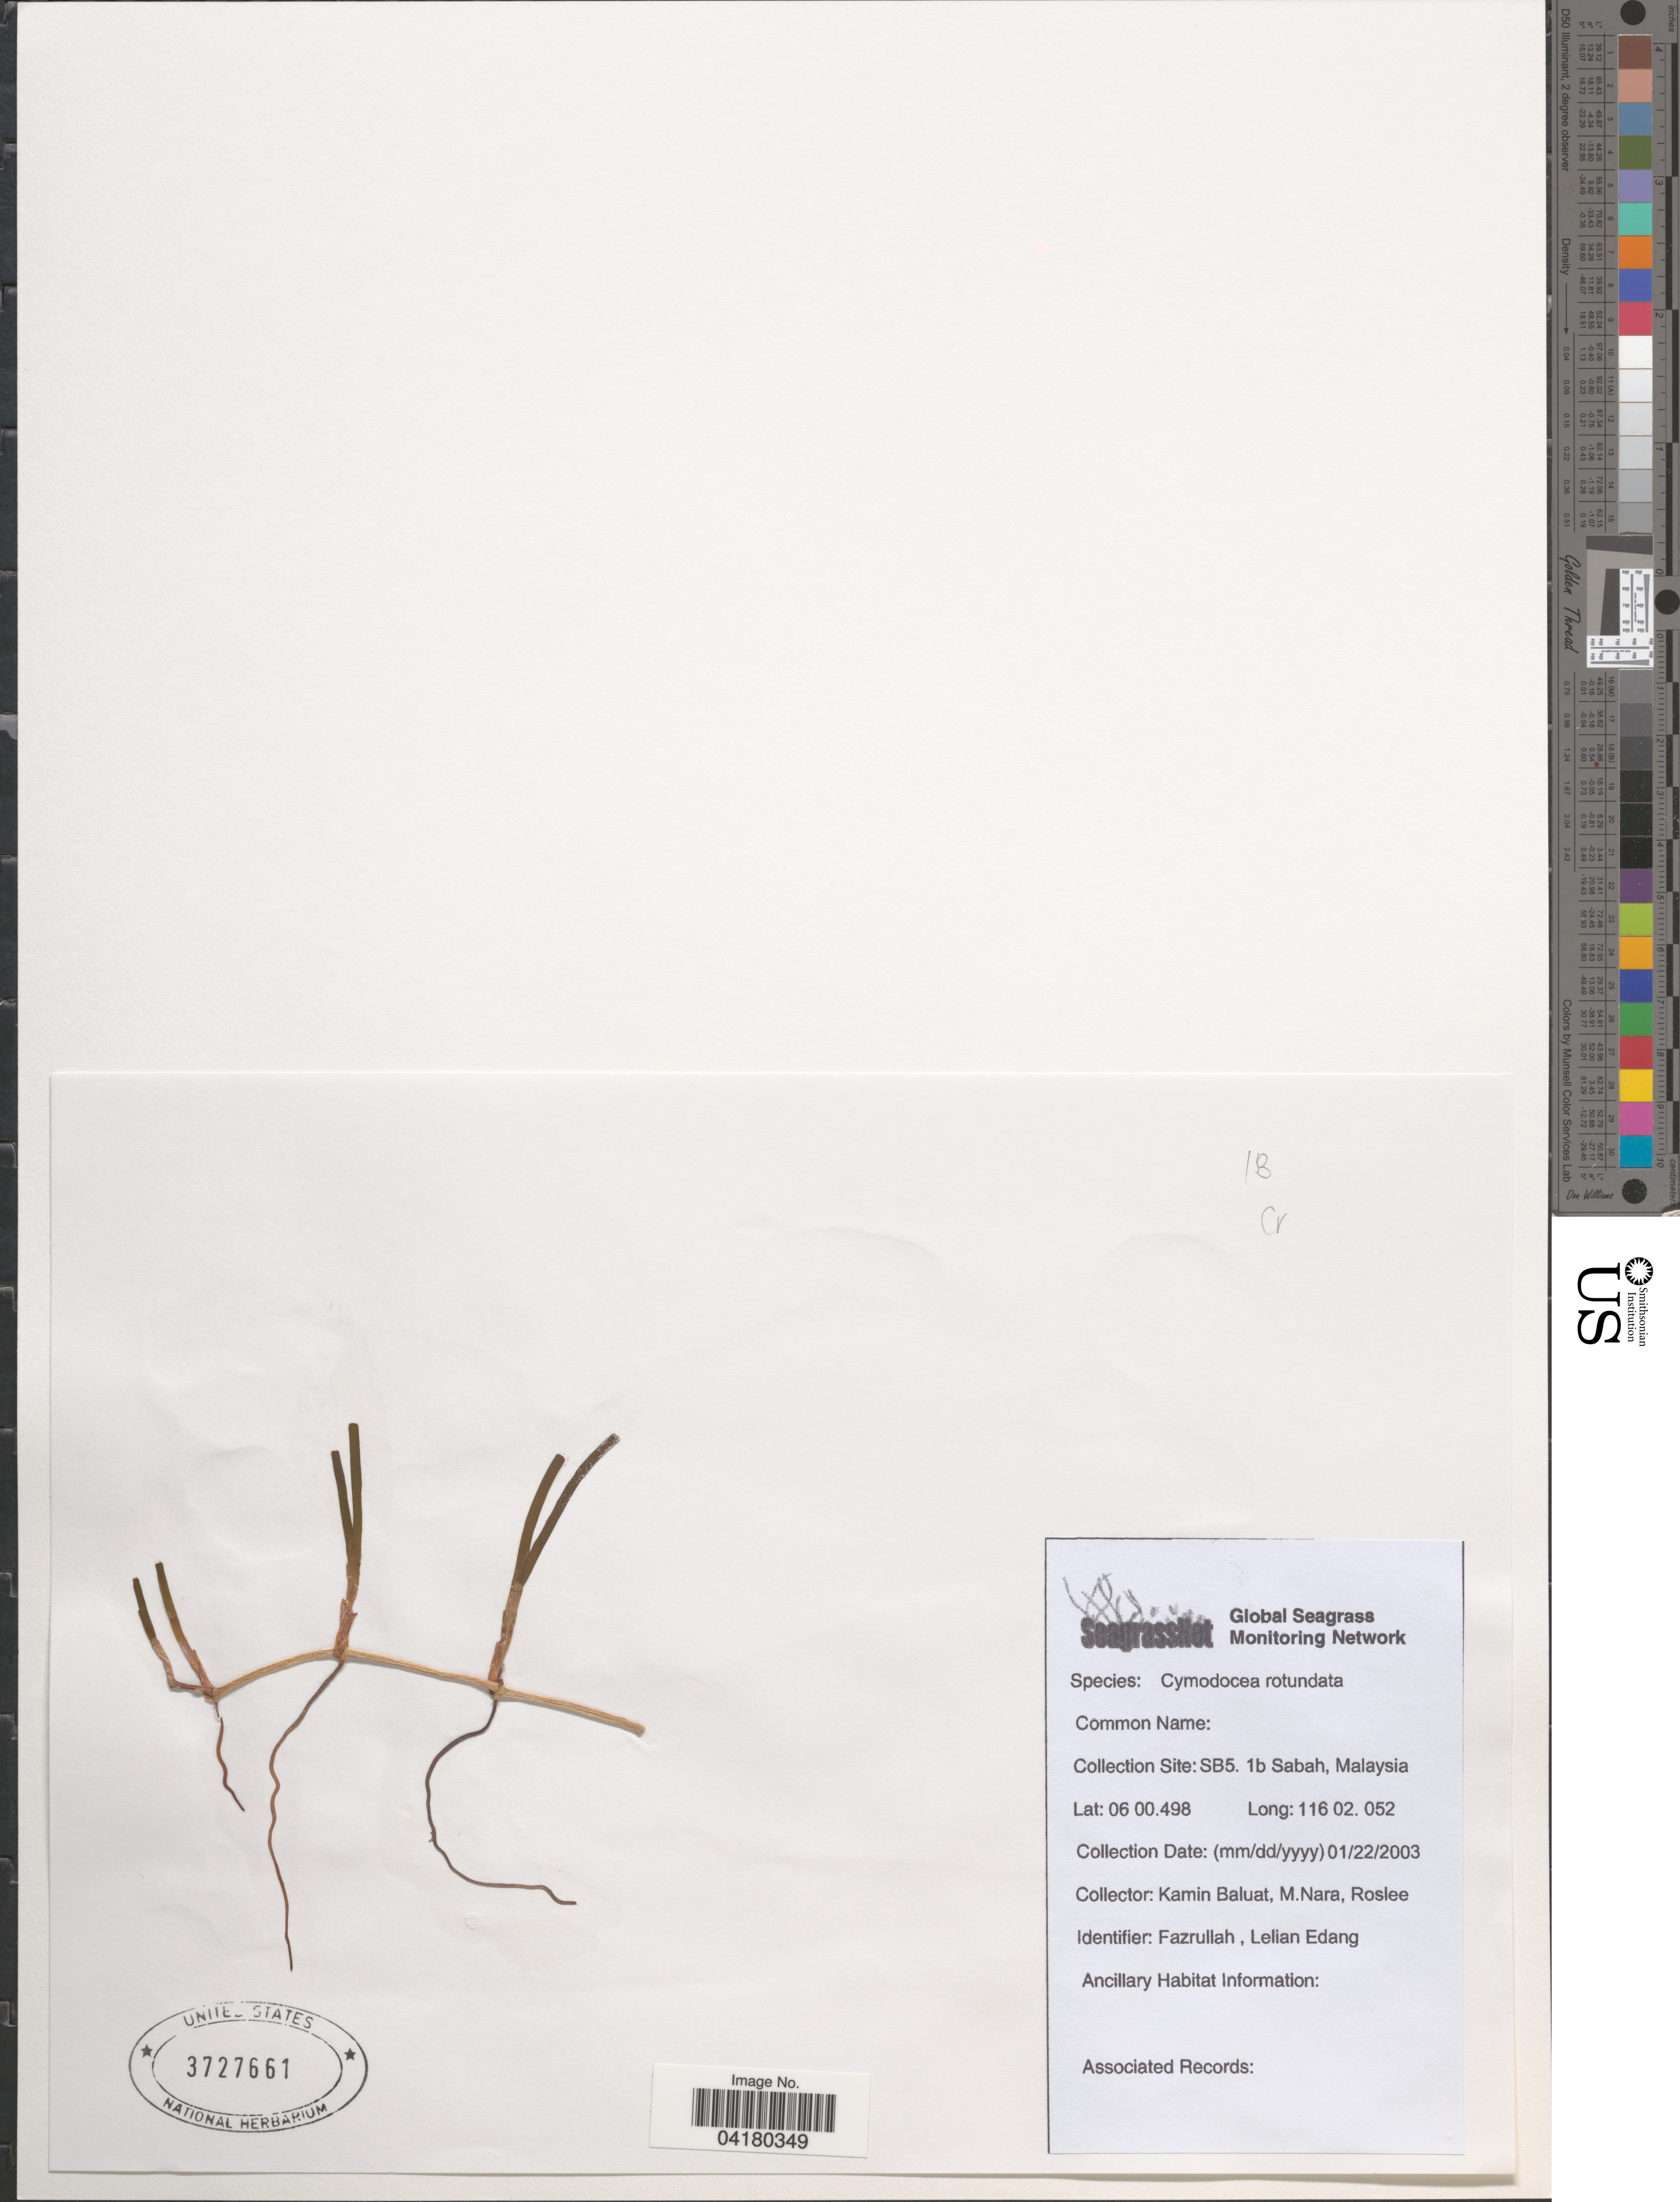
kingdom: Plantae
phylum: Tracheophyta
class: Liliopsida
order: Alismatales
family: Cymodoceaceae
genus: Cymodocea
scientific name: Cymodocea rotundata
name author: Asch. & Schweinf.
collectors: K. Baluat, M. Nara & Roslee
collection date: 2003-01-22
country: Malaysia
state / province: Sabah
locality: SB5. 1b.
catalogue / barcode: US 3727661